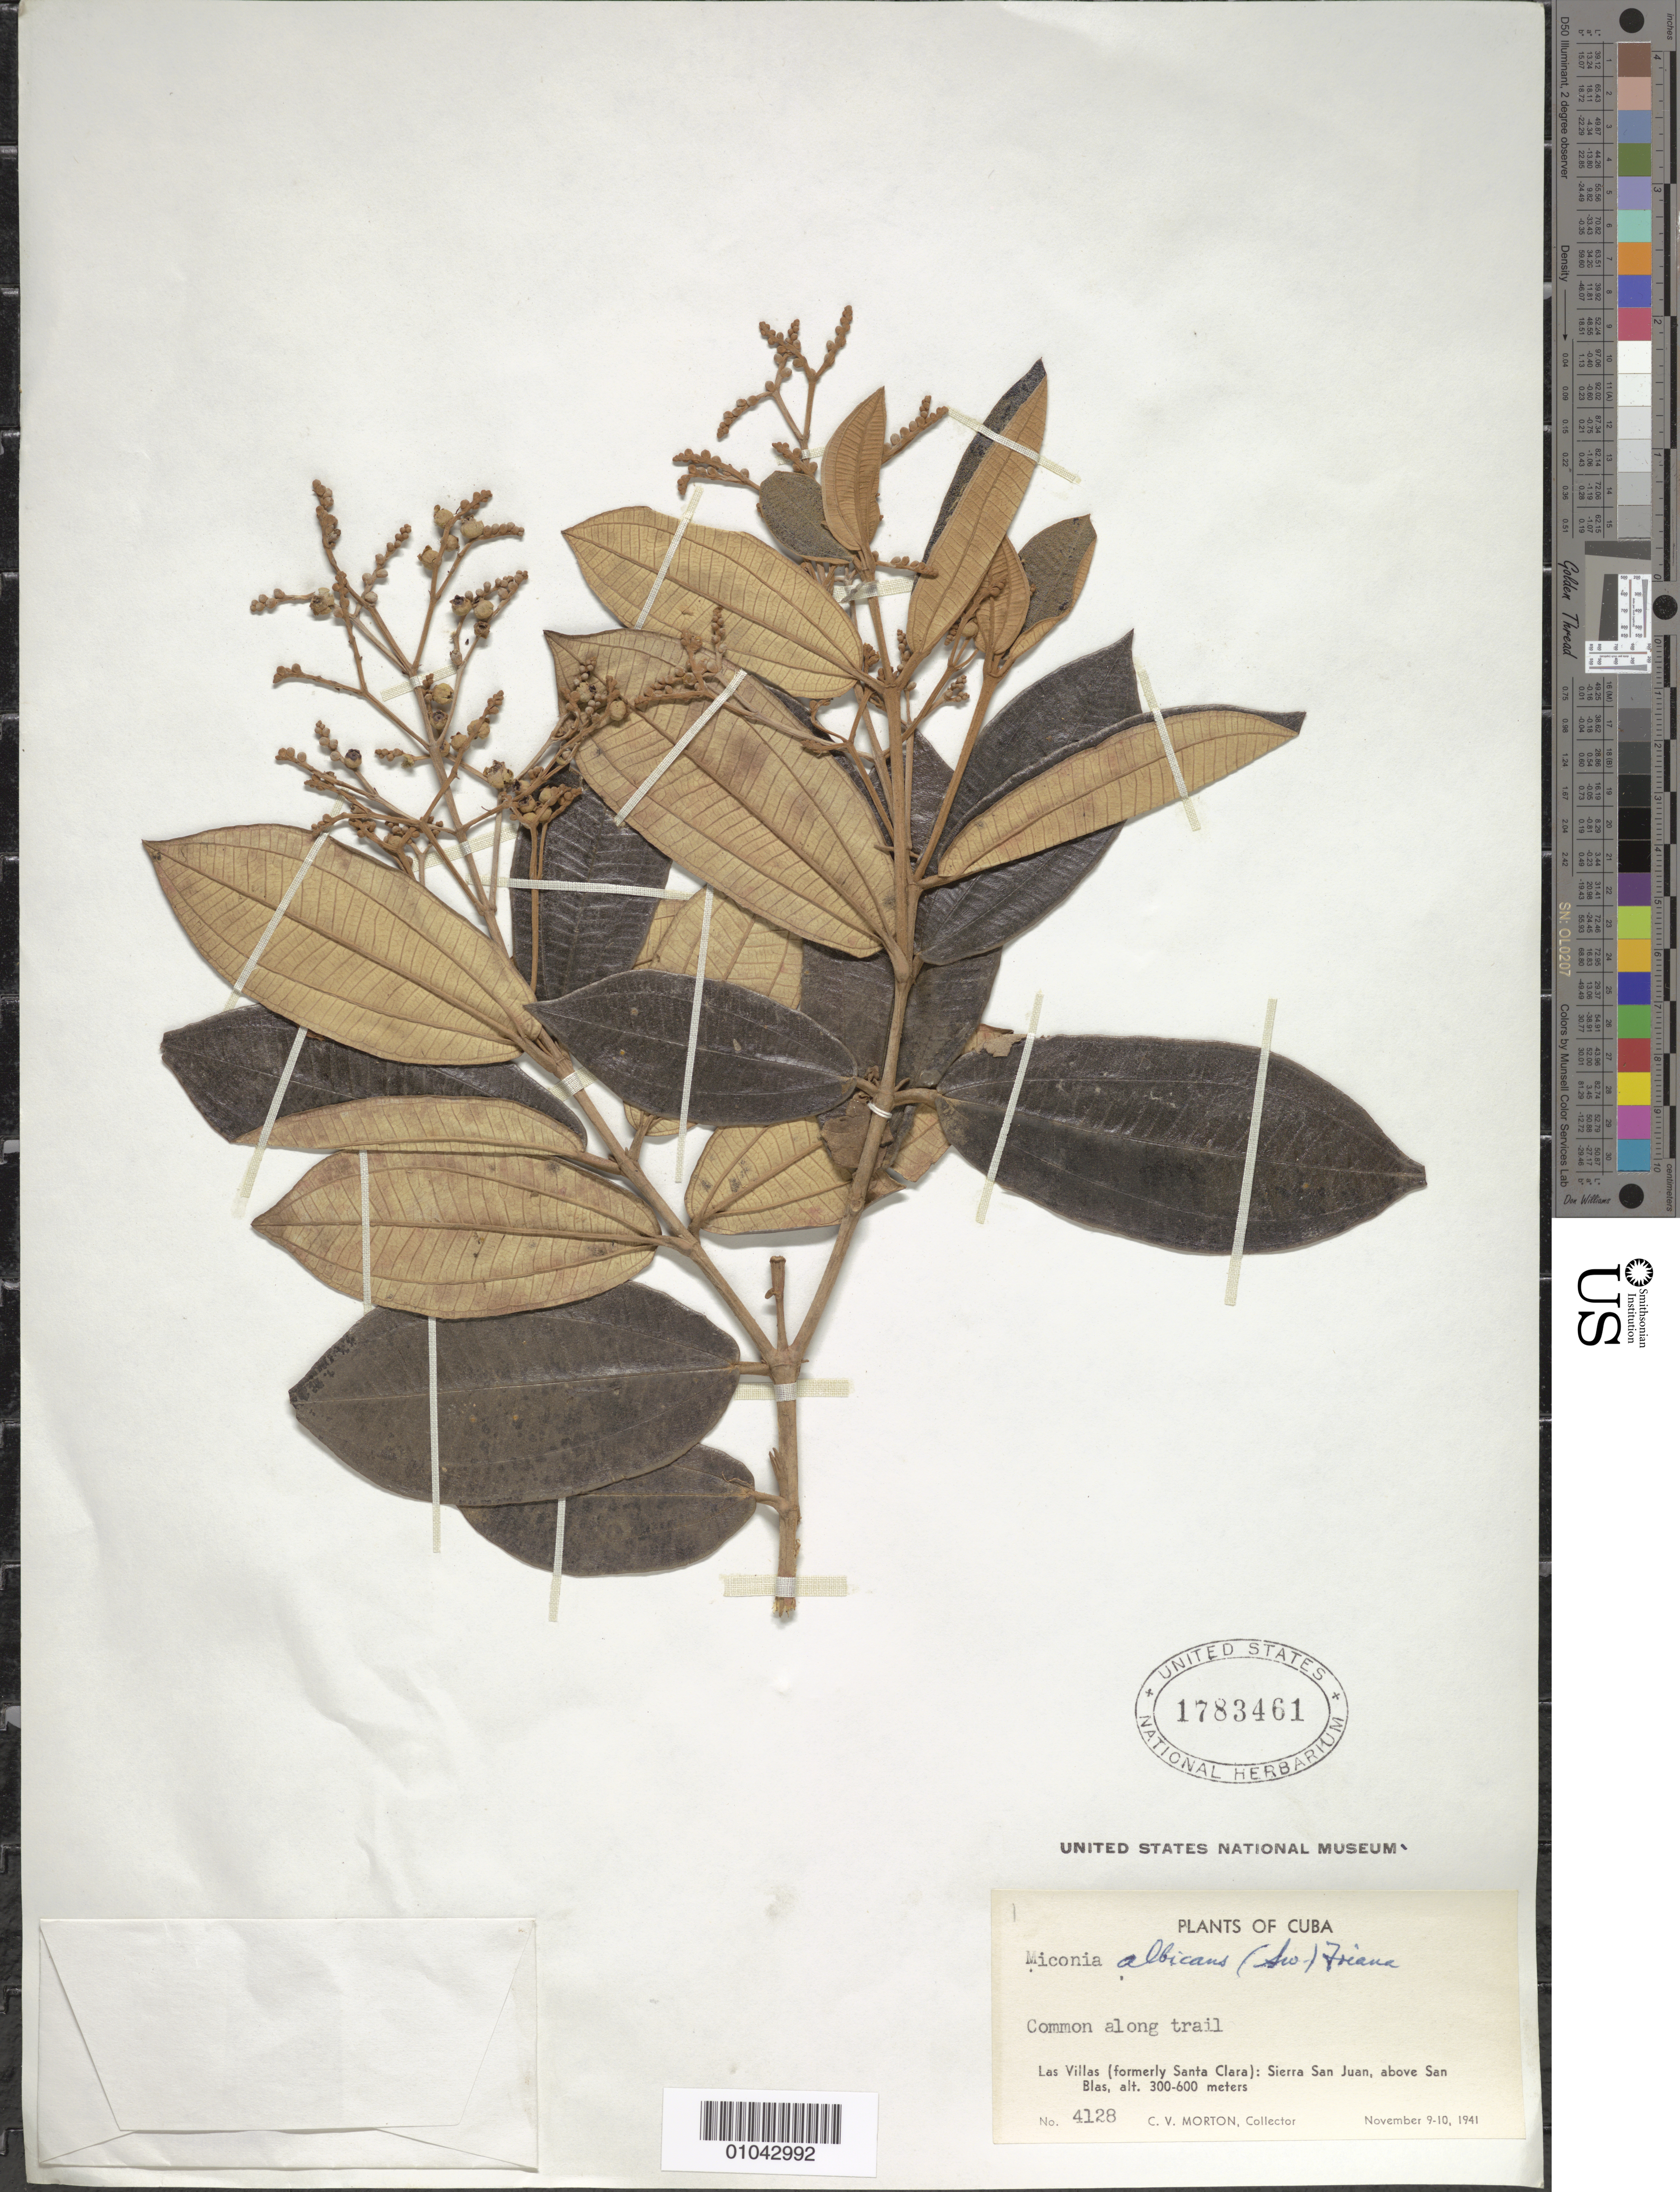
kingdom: Plantae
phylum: Tracheophyta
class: Magnoliopsida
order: Myrtales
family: Melastomataceae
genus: Miconia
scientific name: Miconia albicans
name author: (Sw.) Triana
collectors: C. V. Morton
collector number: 4128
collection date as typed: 09 Nov 1941 to 10 Nov 1941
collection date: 1941-11-09/1941-11-10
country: Cuba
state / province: Las Villas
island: Cuba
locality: Sierra San Juan, above San Blas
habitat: Common along trail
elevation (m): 300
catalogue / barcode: US 1783461